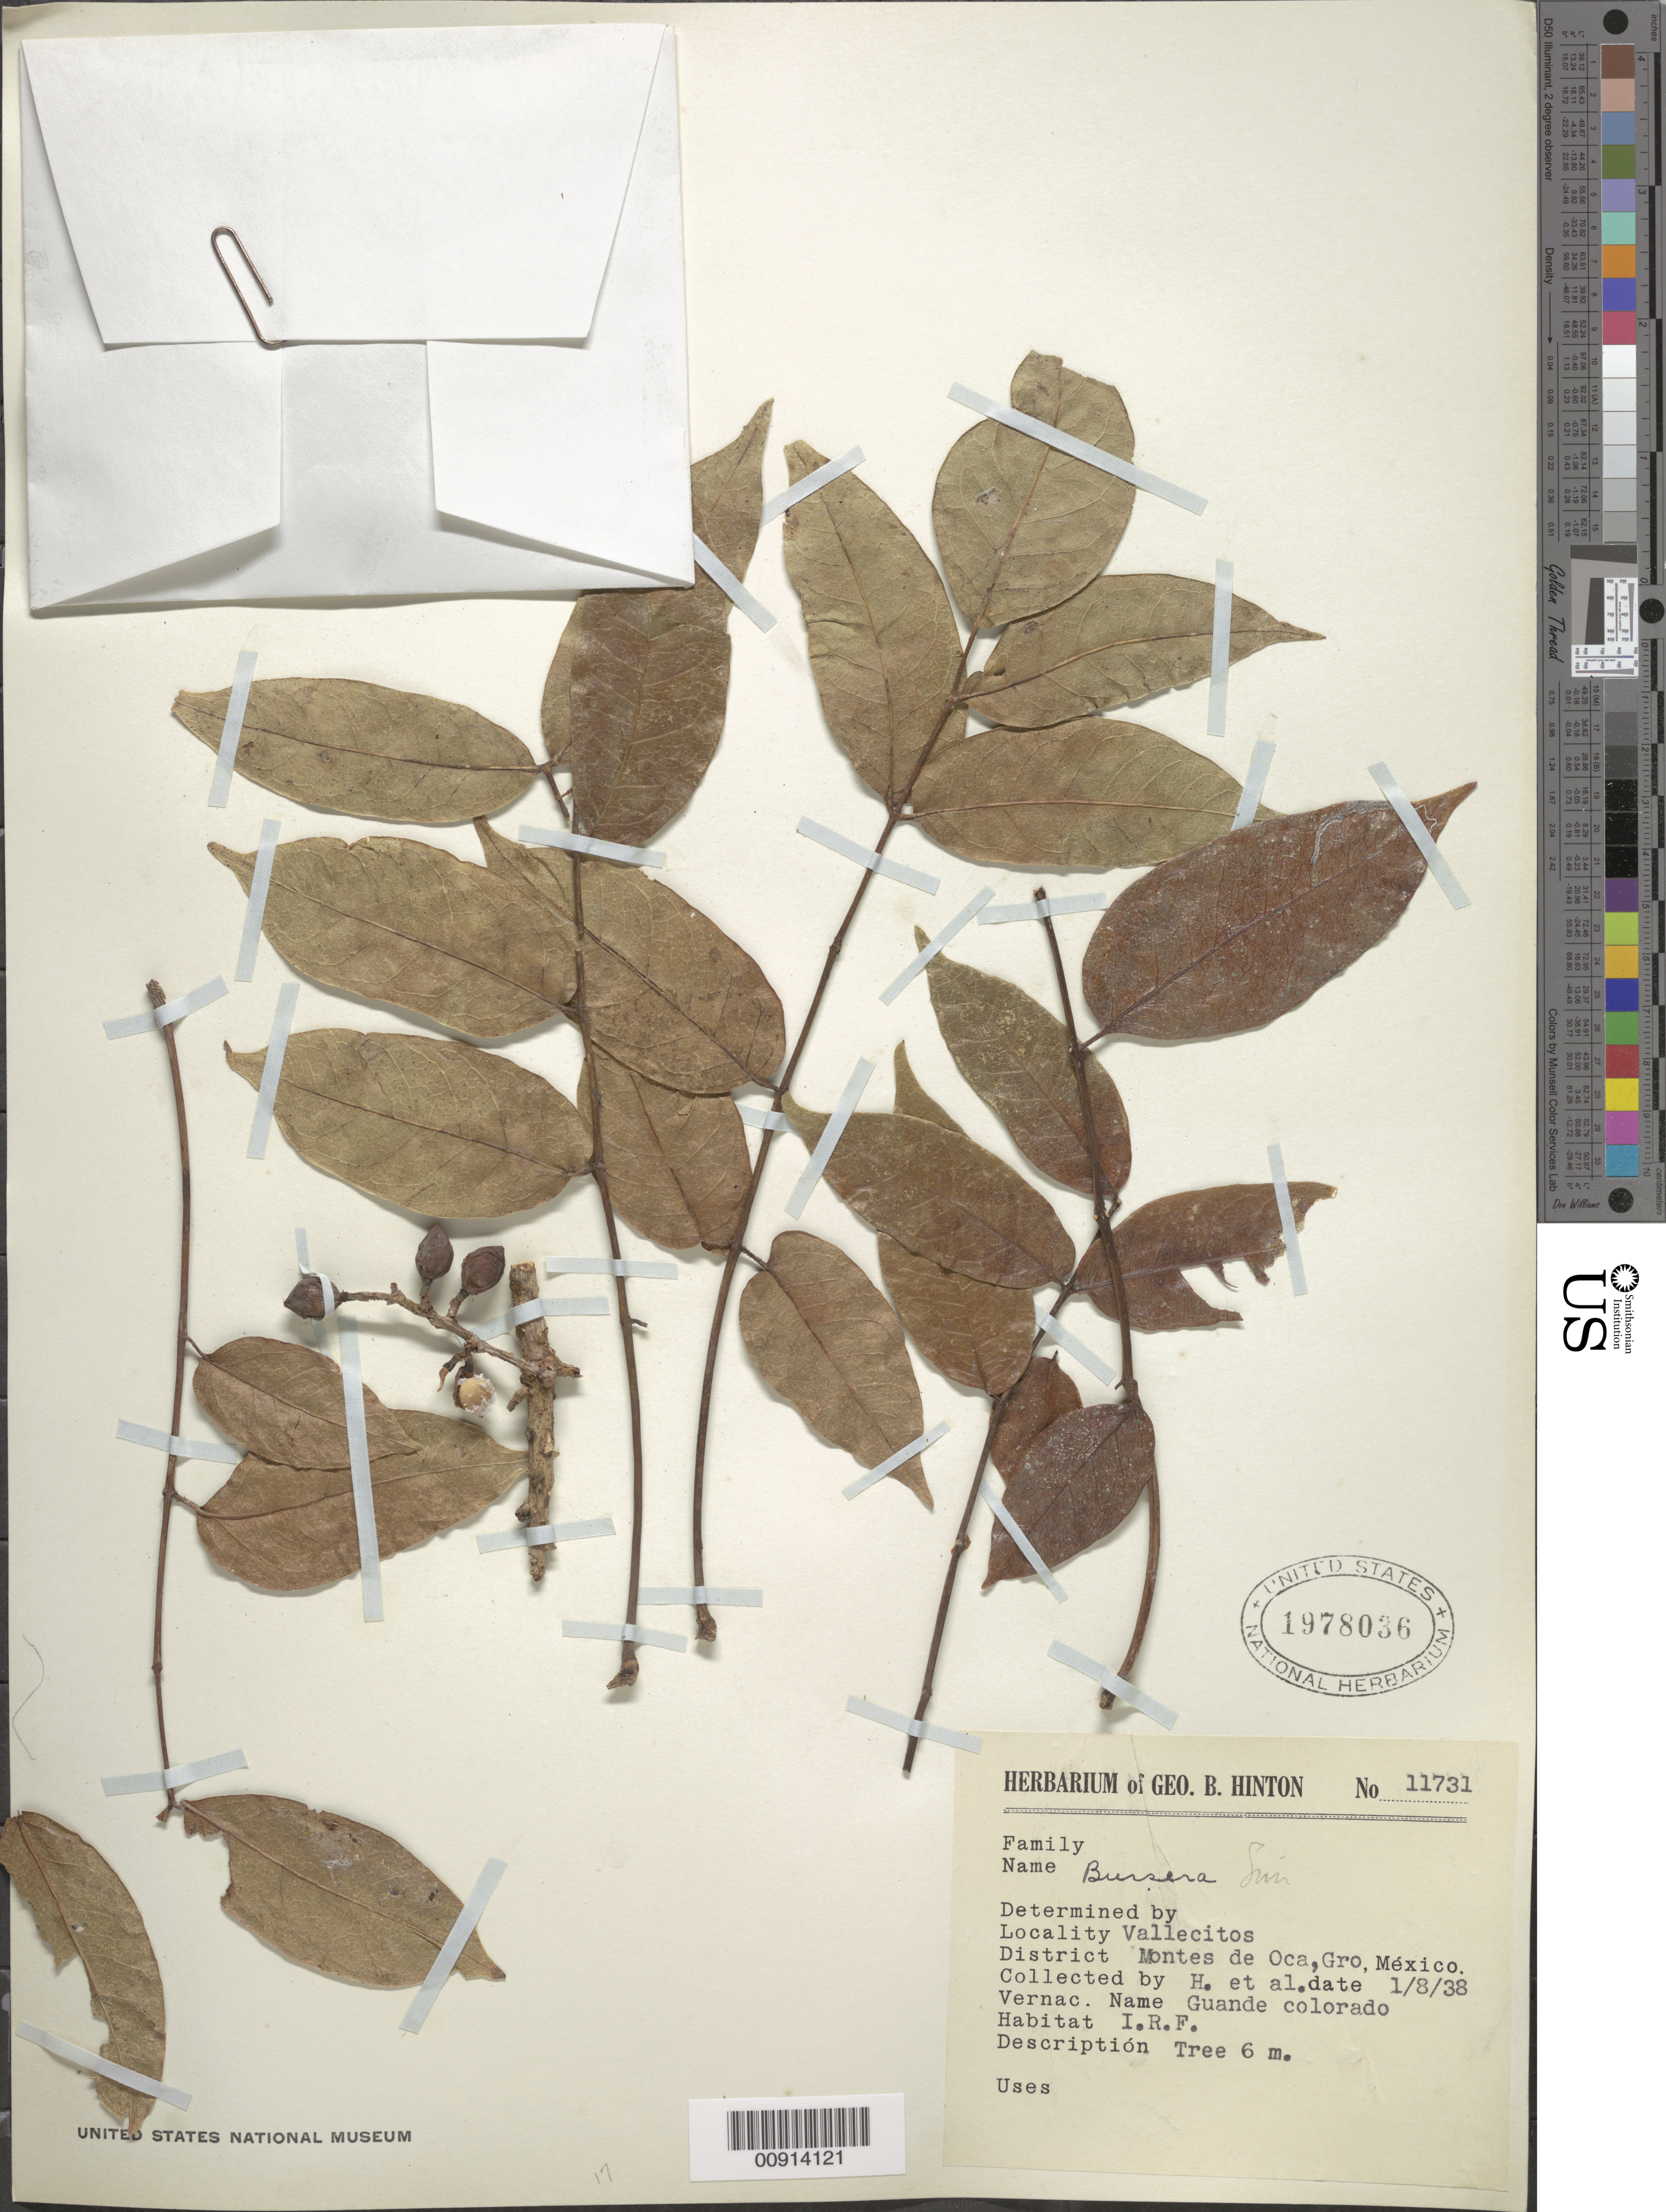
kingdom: Plantae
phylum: Tracheophyta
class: Magnoliopsida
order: Sapindales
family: Burseraceae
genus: Bursera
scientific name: Bursera sp.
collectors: G. B. Hinton & et al.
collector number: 11731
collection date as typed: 08 Jan 1938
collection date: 1938-01-08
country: Mexico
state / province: Guerrero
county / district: Montes de Oca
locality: Vallecitos, District Montes de Oca, Guerrero.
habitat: I.R.F.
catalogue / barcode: US 1978036